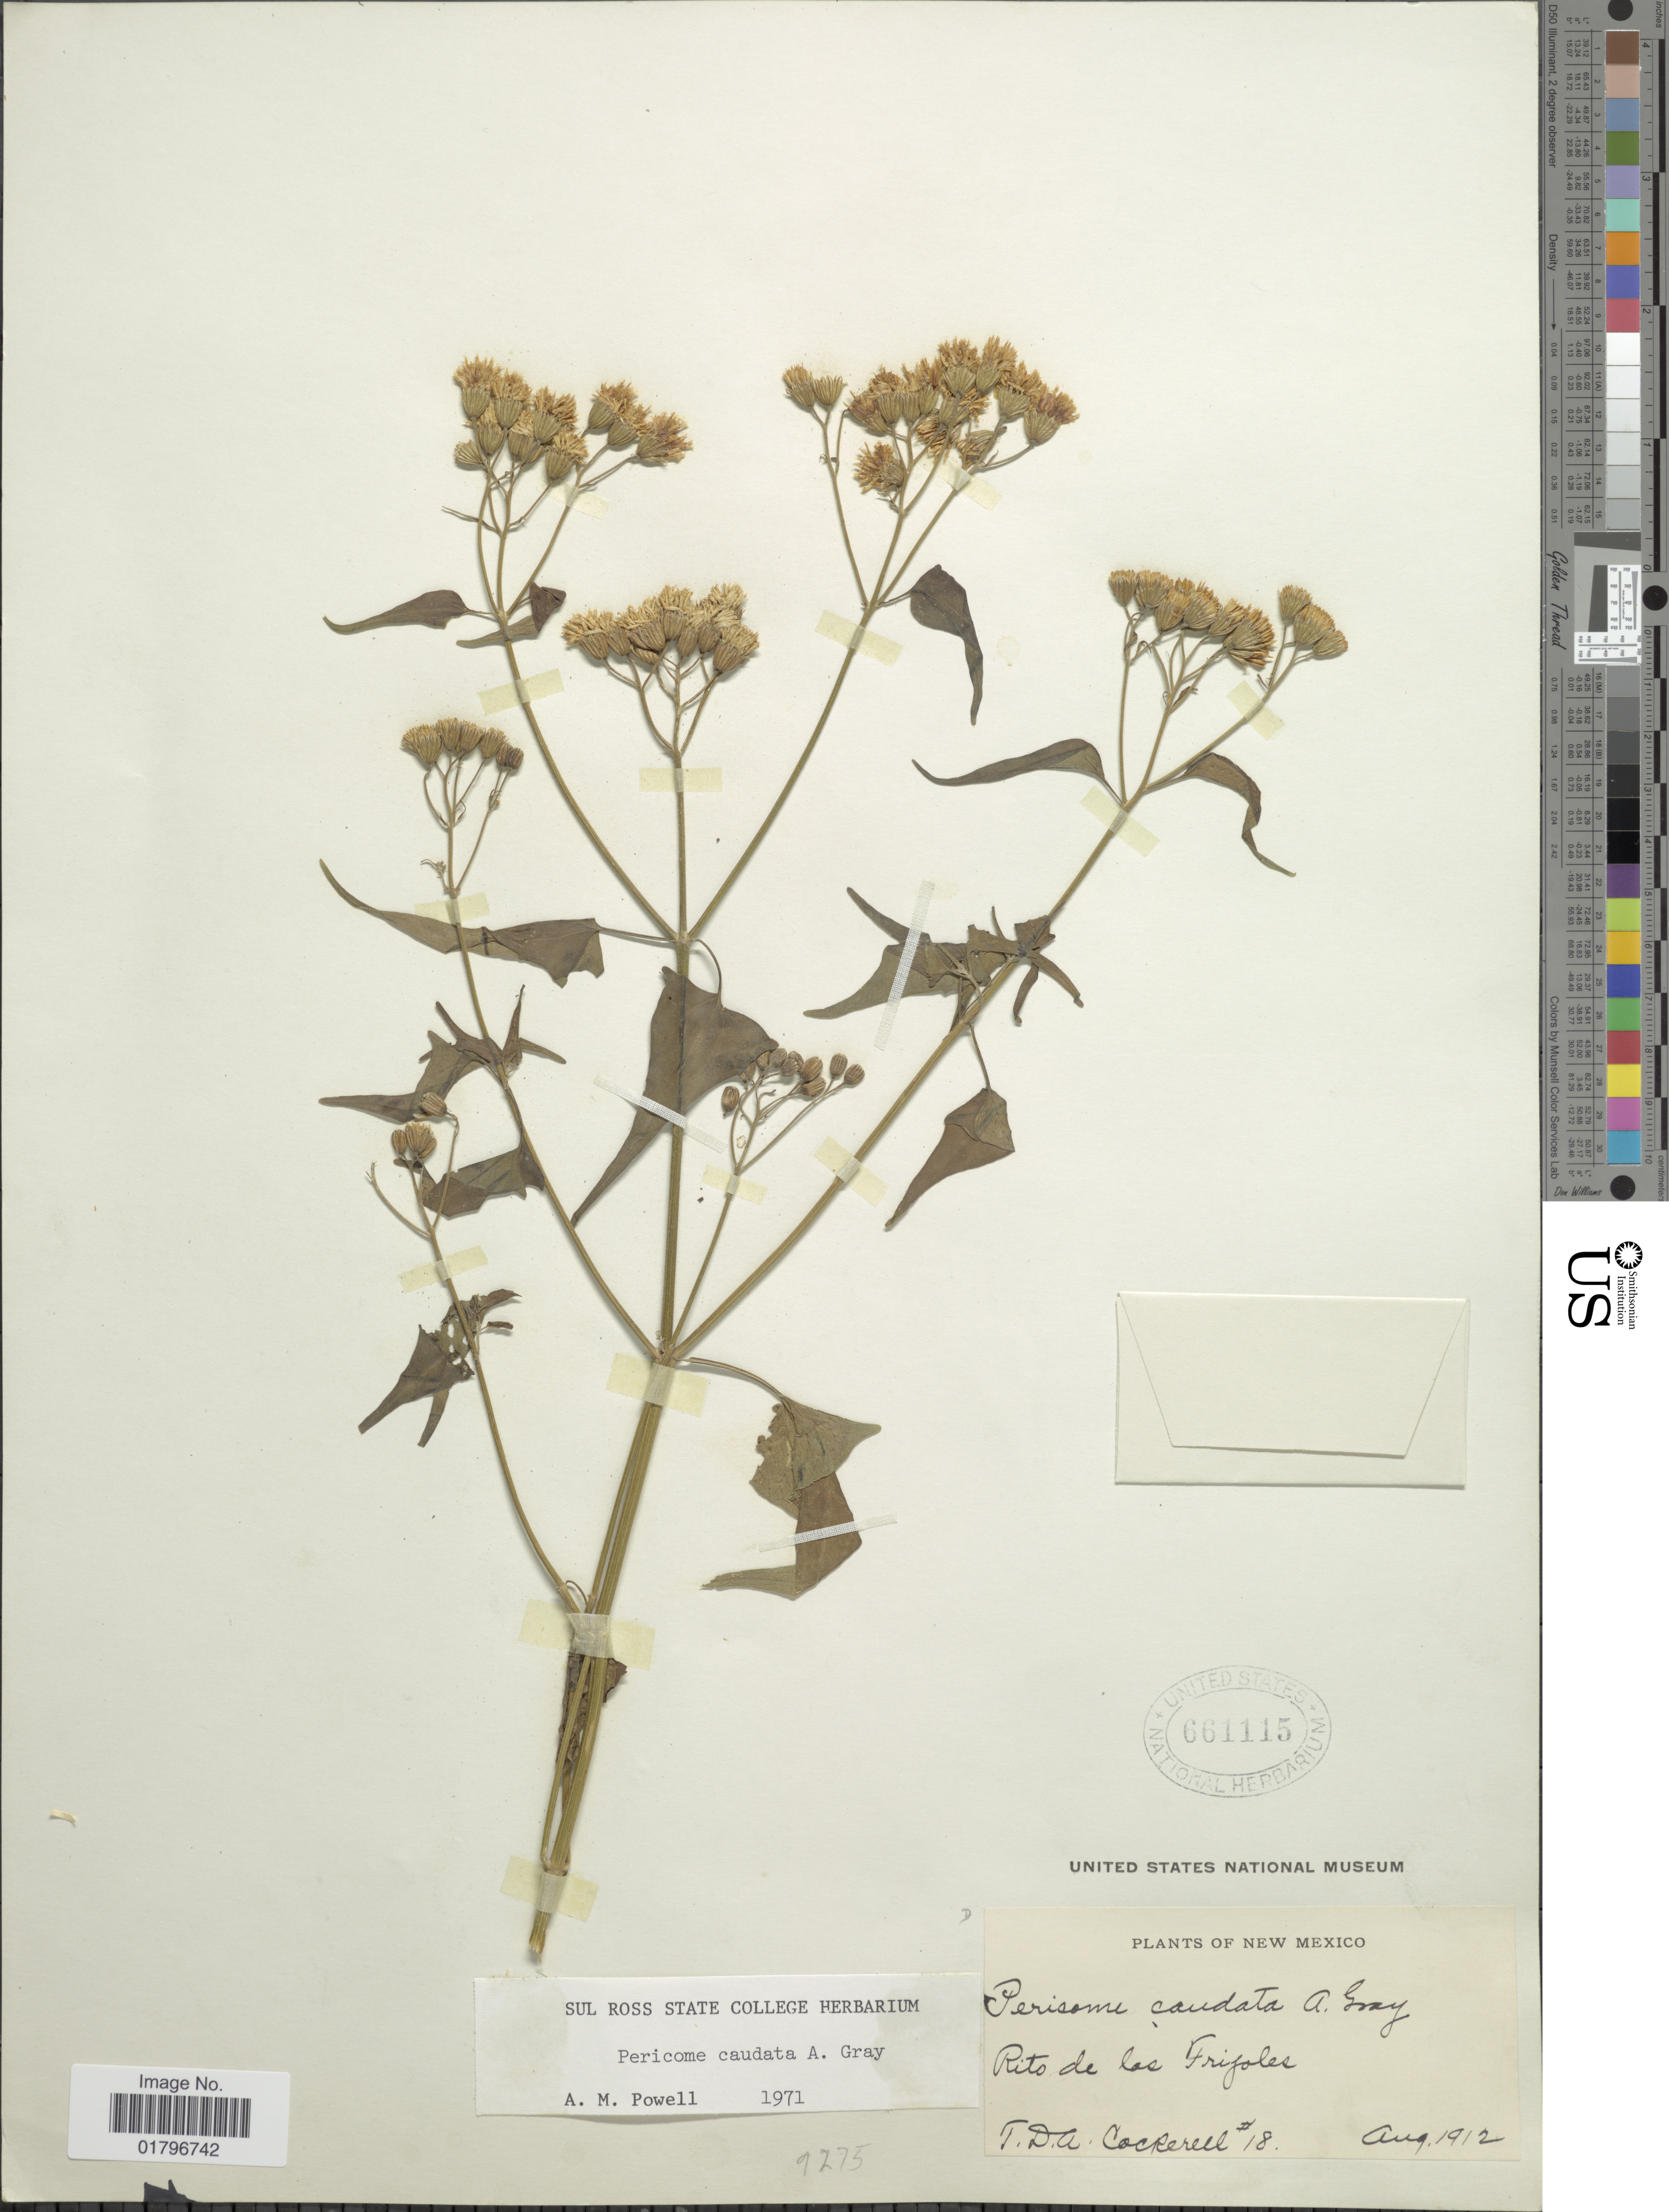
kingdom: Plantae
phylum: Tracheophyta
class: Magnoliopsida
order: Asterales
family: Asteraceae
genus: Pericome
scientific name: Pericome caudata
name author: A. Gray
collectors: T. Cockerell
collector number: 18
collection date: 1912-08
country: United States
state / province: New Mexico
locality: Rito de los Frijoles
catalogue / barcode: US 661115